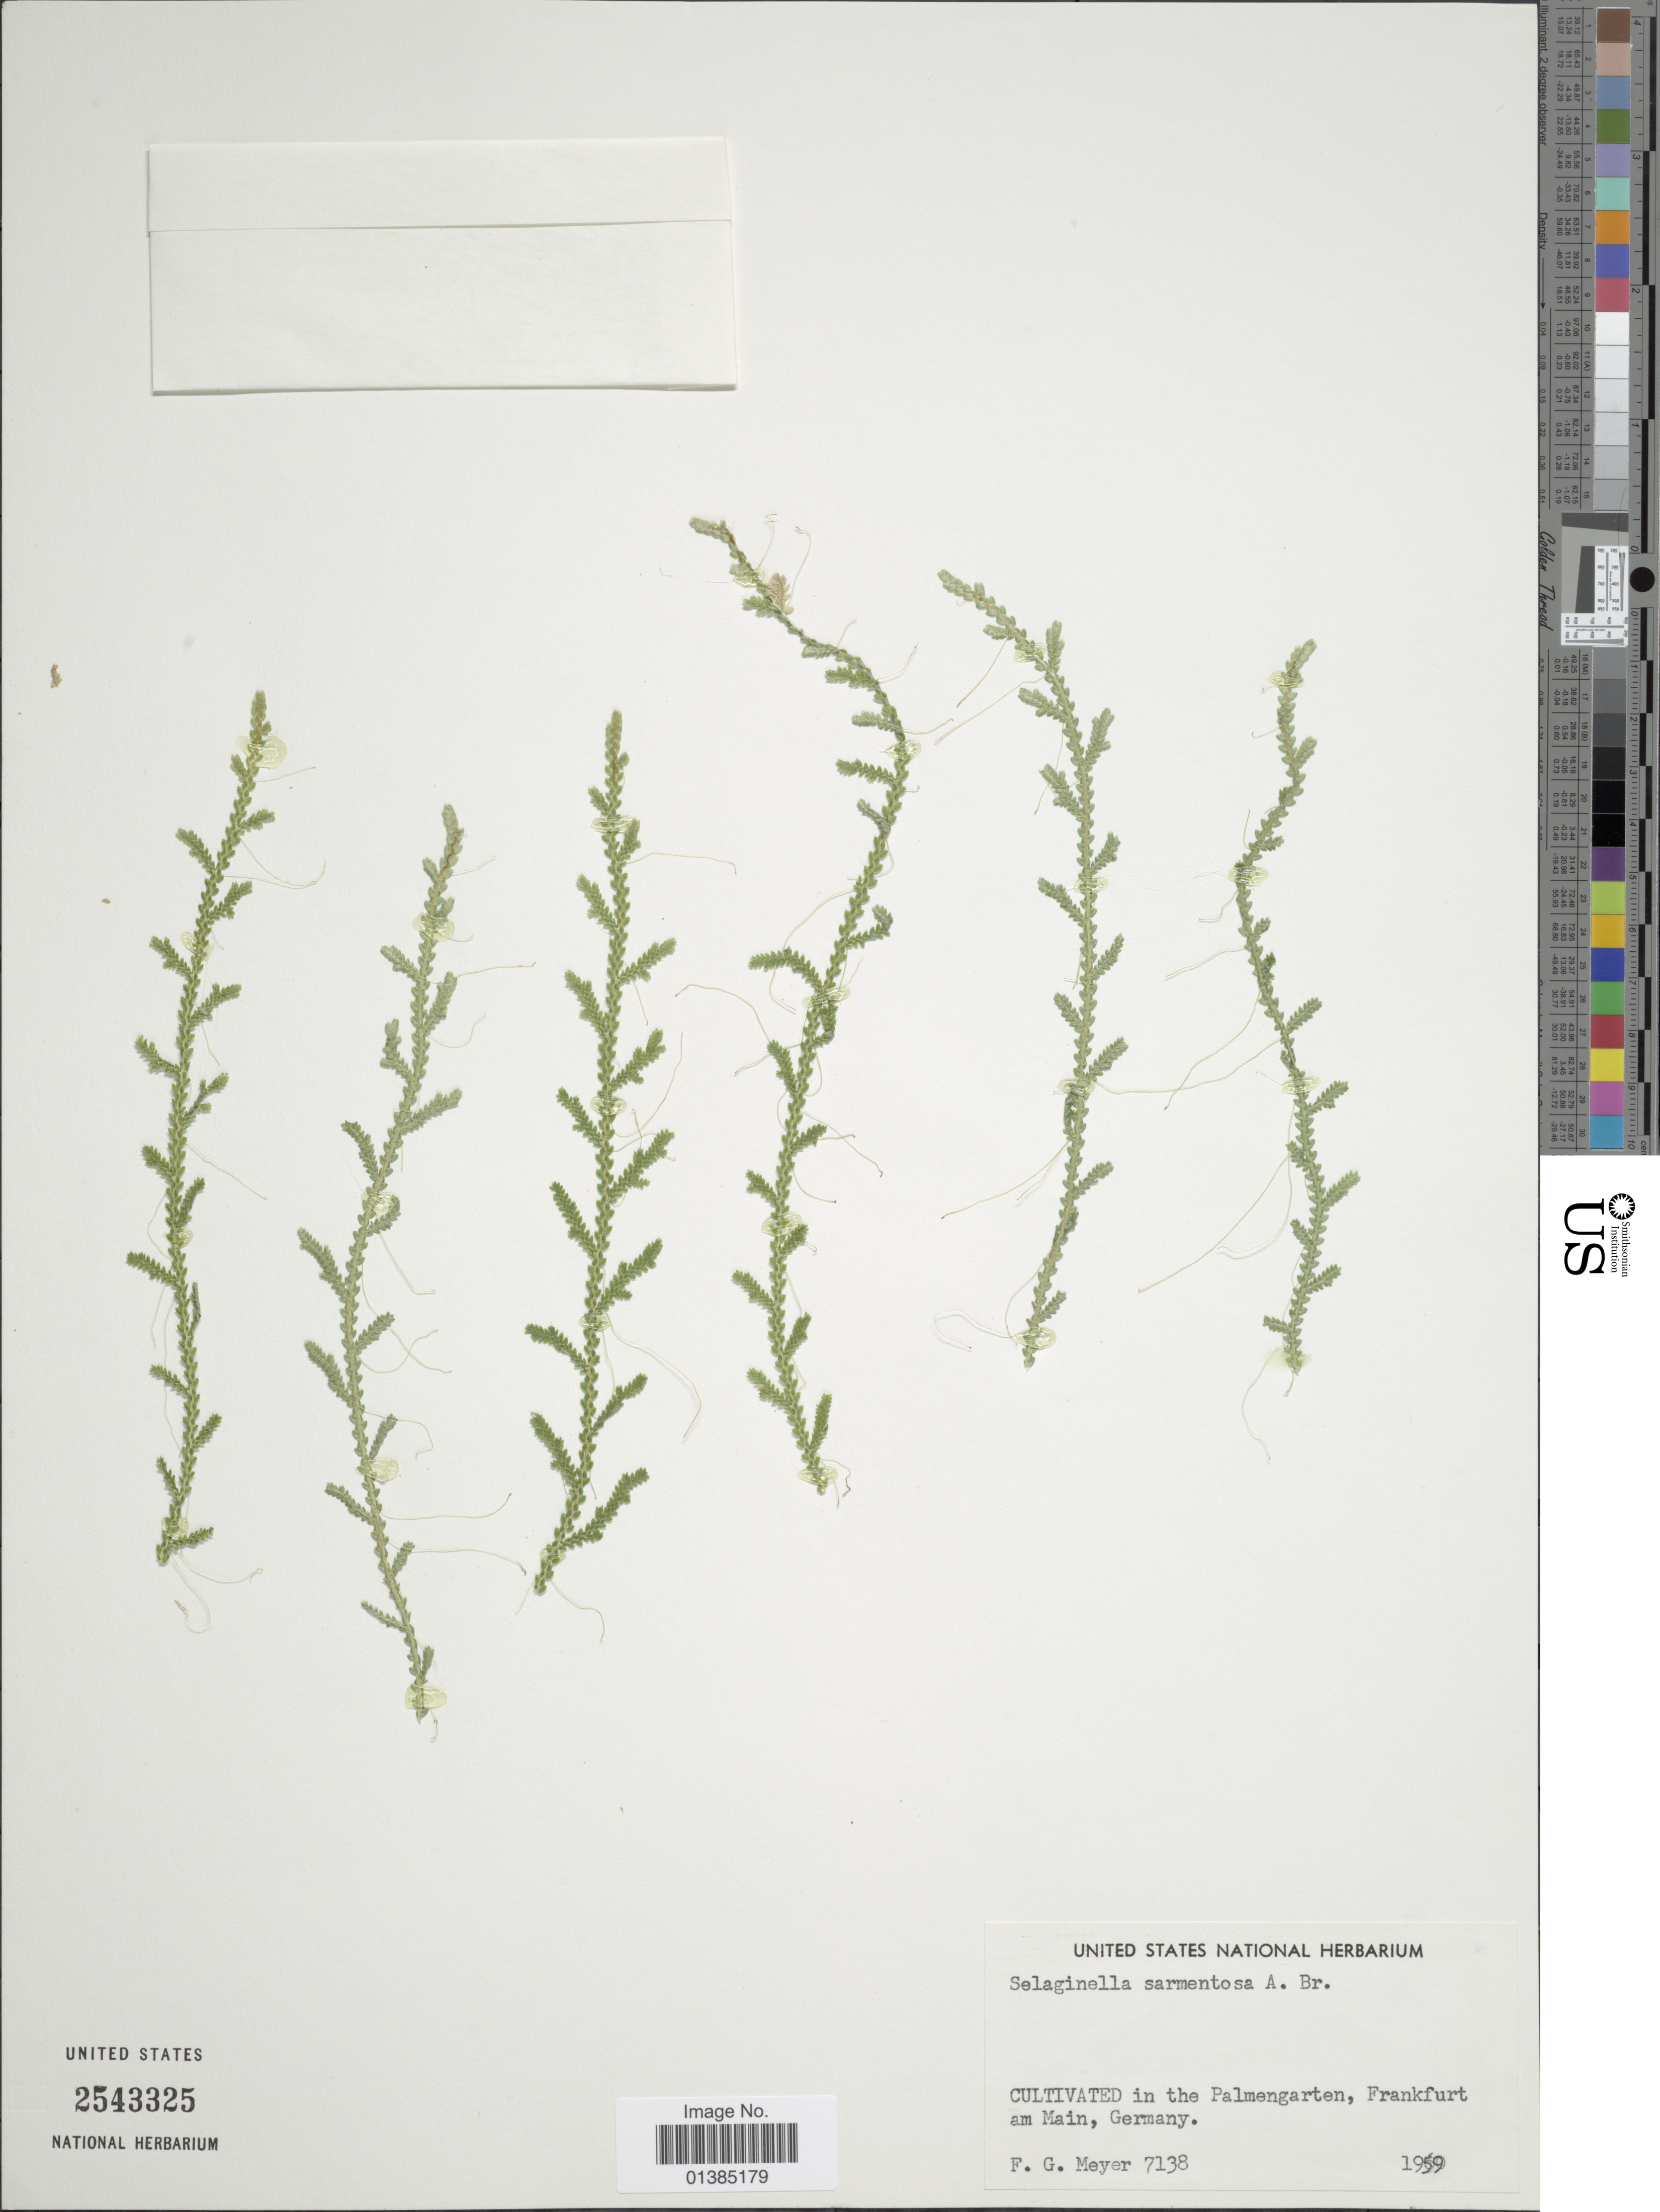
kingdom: Plantae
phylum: Tracheophyta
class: Lycopodiopsida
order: Selaginellales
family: Selaginellaceae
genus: Selaginella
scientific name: Selaginella sarmentosa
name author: A. Braun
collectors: F. G. Meyer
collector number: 7138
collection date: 1959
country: Germany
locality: Cultivated in the Palmengarten, Frankfurt am Main.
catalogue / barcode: US 2543325